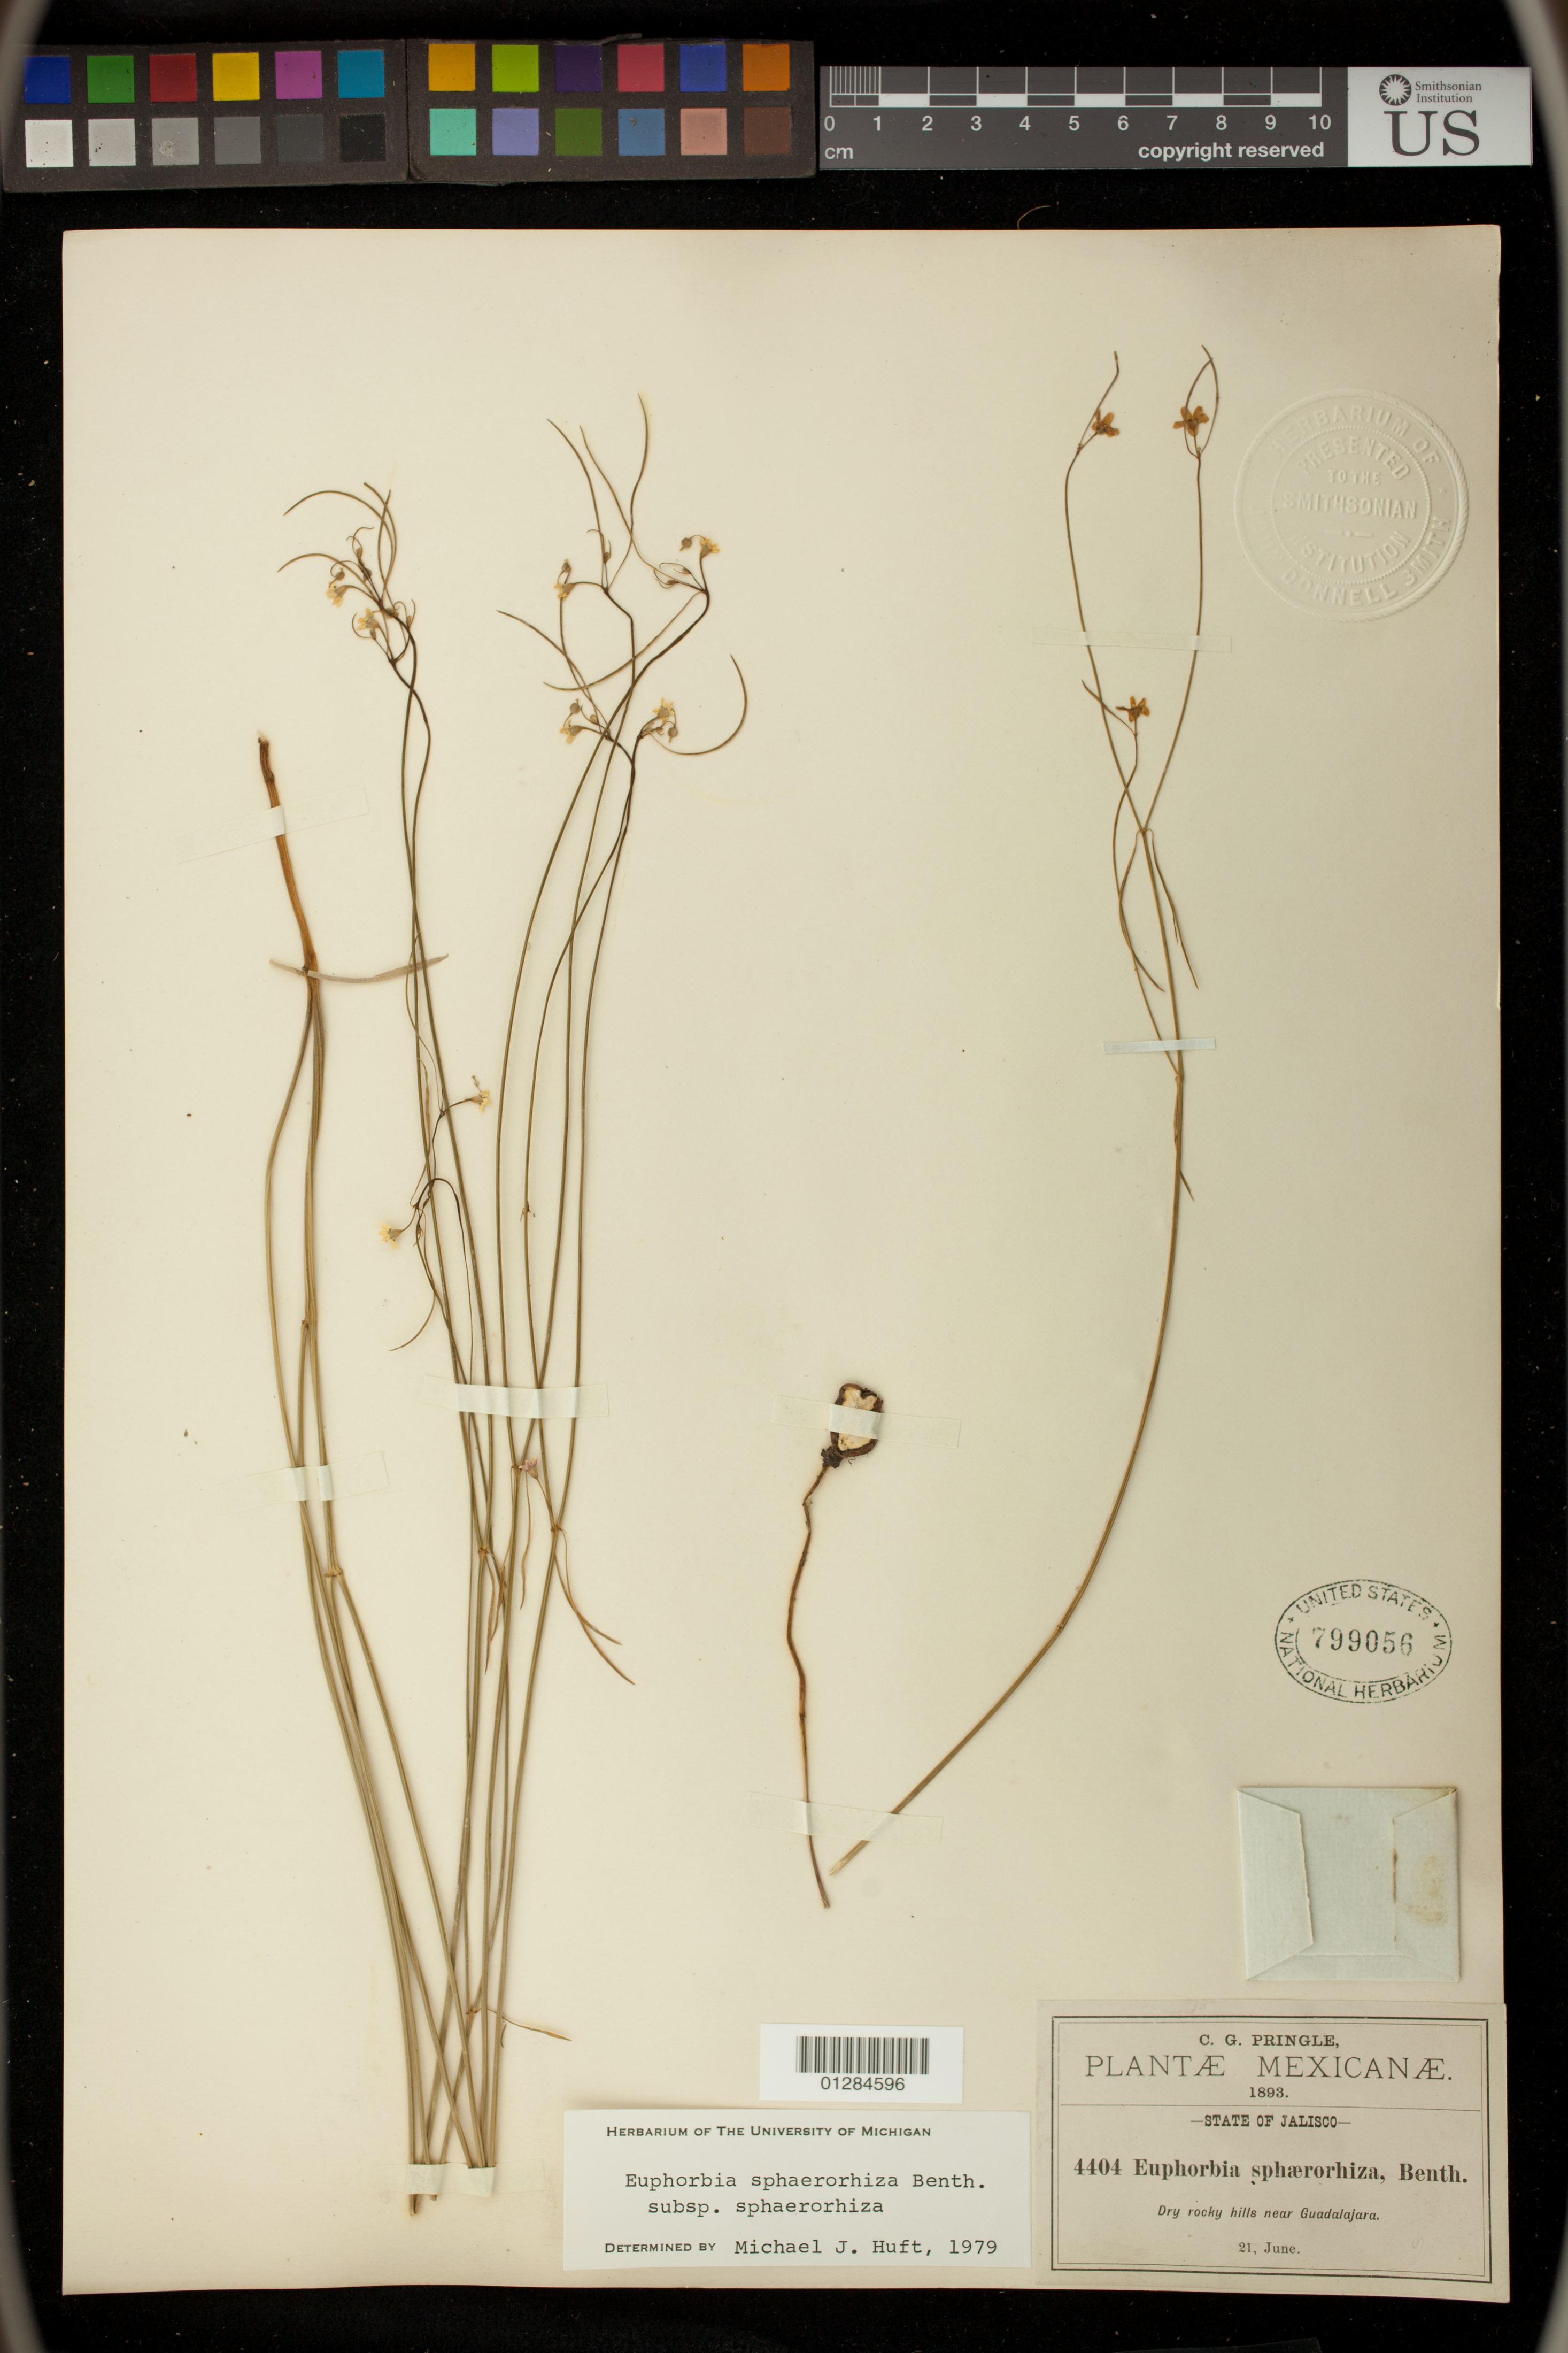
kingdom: Plantae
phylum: Tracheophyta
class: Magnoliopsida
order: Malpighiales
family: Euphorbiaceae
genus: Euphorbia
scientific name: Euphorbia sphaerorhiza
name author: Benth.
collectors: C. G. Pringle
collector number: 4404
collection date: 1893-06-21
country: Mexico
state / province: Jalisco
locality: Dry rocky hills near Guadalajara.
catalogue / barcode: US 799056